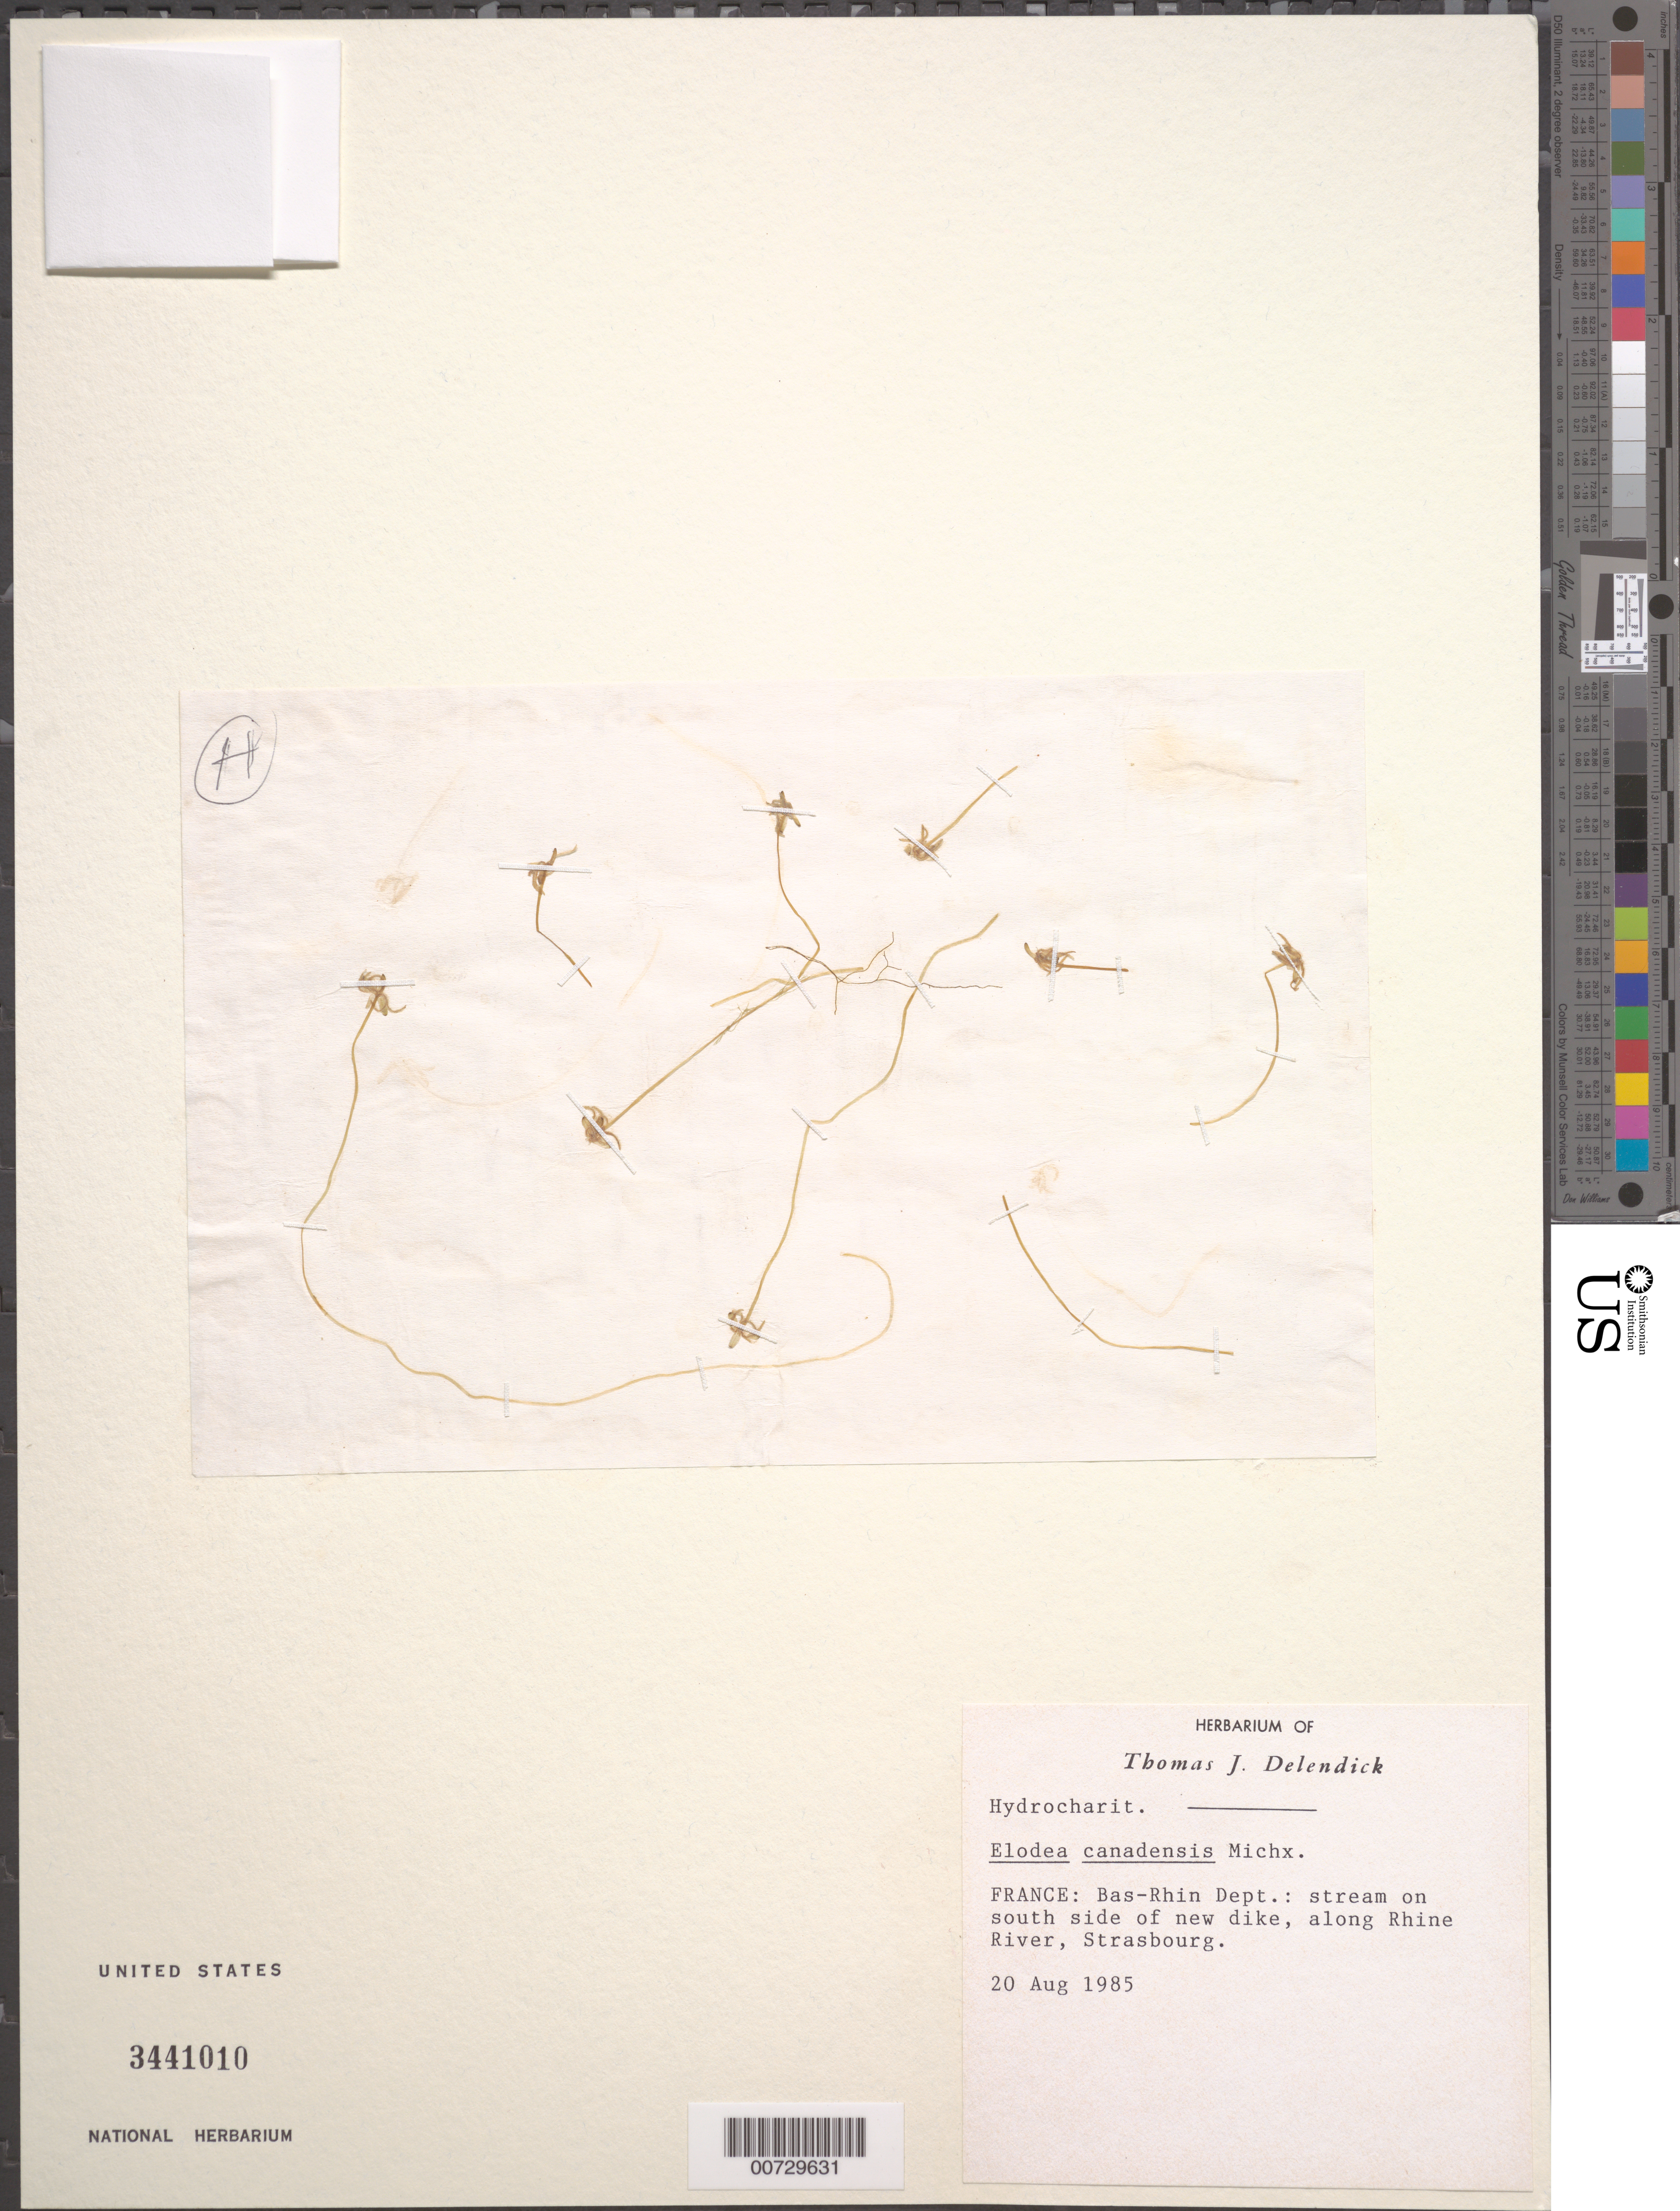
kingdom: Plantae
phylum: Tracheophyta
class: Liliopsida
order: Alismatales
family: Hydrocharitaceae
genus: Elodea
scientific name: Elodea canadensis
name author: Michx.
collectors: T. Delendick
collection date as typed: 20 Aug 1985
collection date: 1985-08-20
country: France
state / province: Grand Est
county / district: Bas-Rhin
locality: Strasbourg, along Rhine River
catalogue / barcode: US 3441010